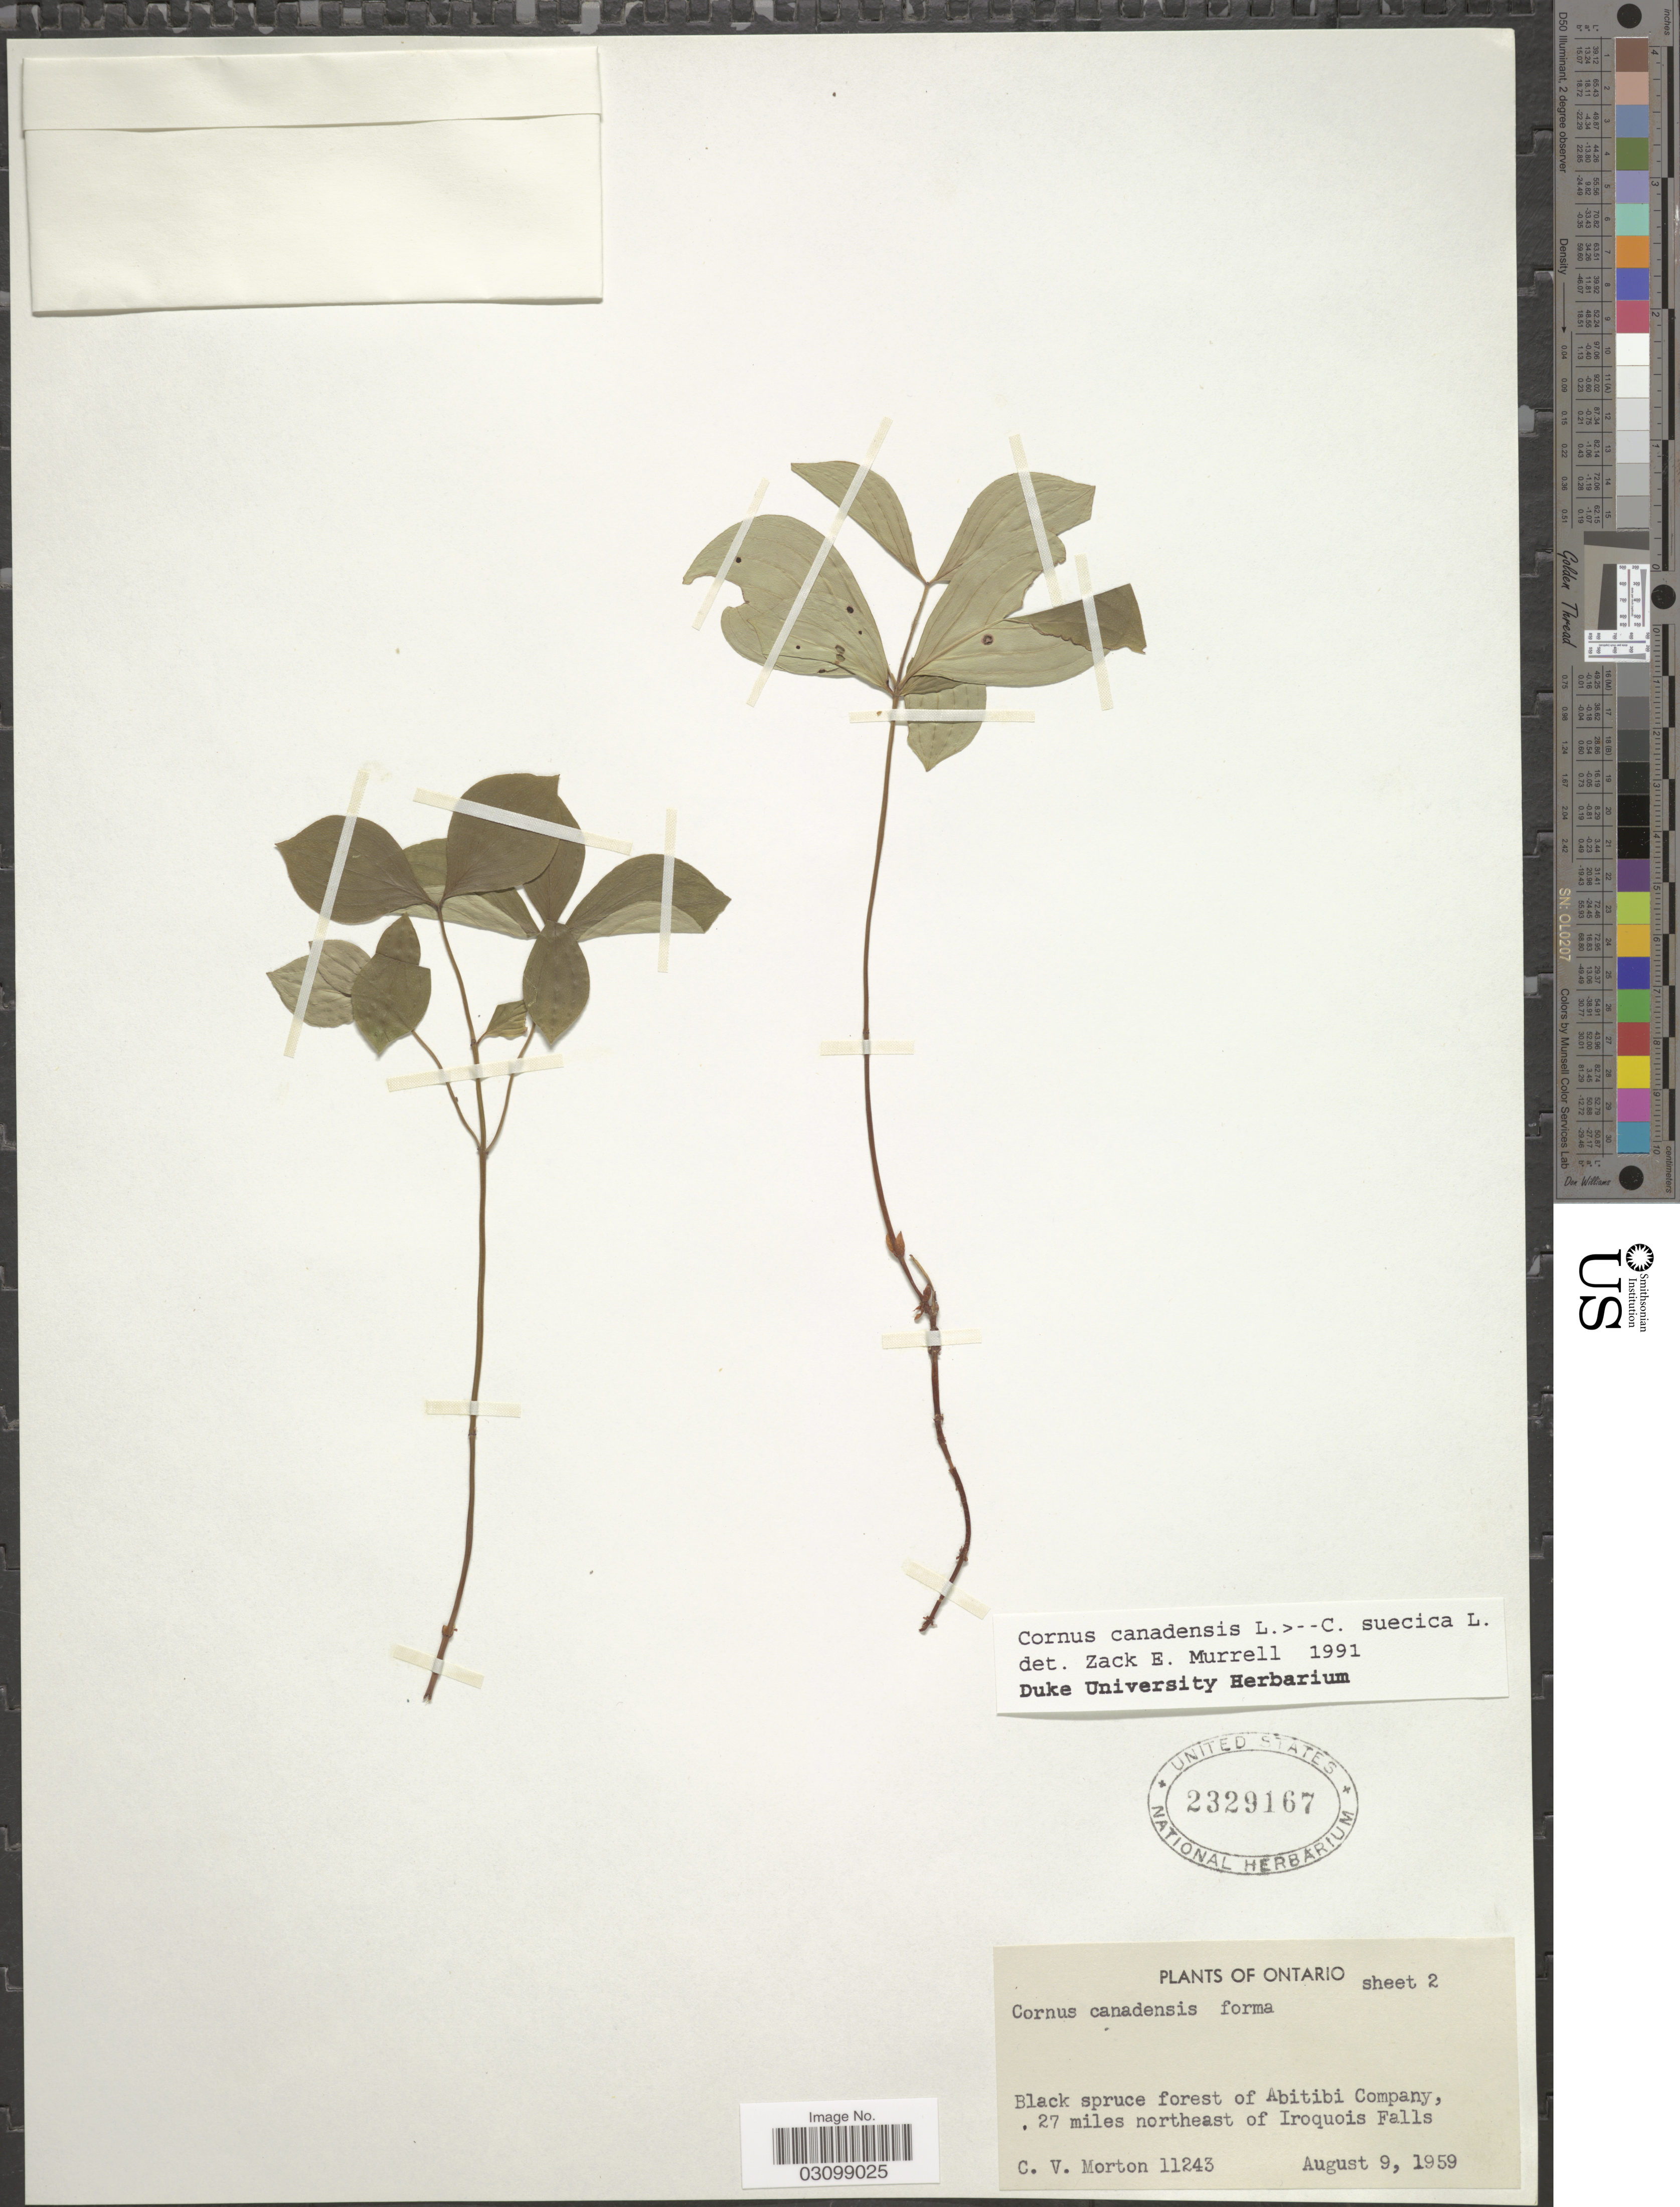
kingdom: Plantae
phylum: Tracheophyta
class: Magnoliopsida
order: Cornales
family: Cornaceae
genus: Cornus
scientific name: Cornus sp.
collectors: C. V. Morton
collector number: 11243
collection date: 1959-08-09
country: Canada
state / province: Ontario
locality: Black Spruce forest of Abitibi Co. 27 miles northeast of Iroquois Falls.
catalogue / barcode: US 2329167